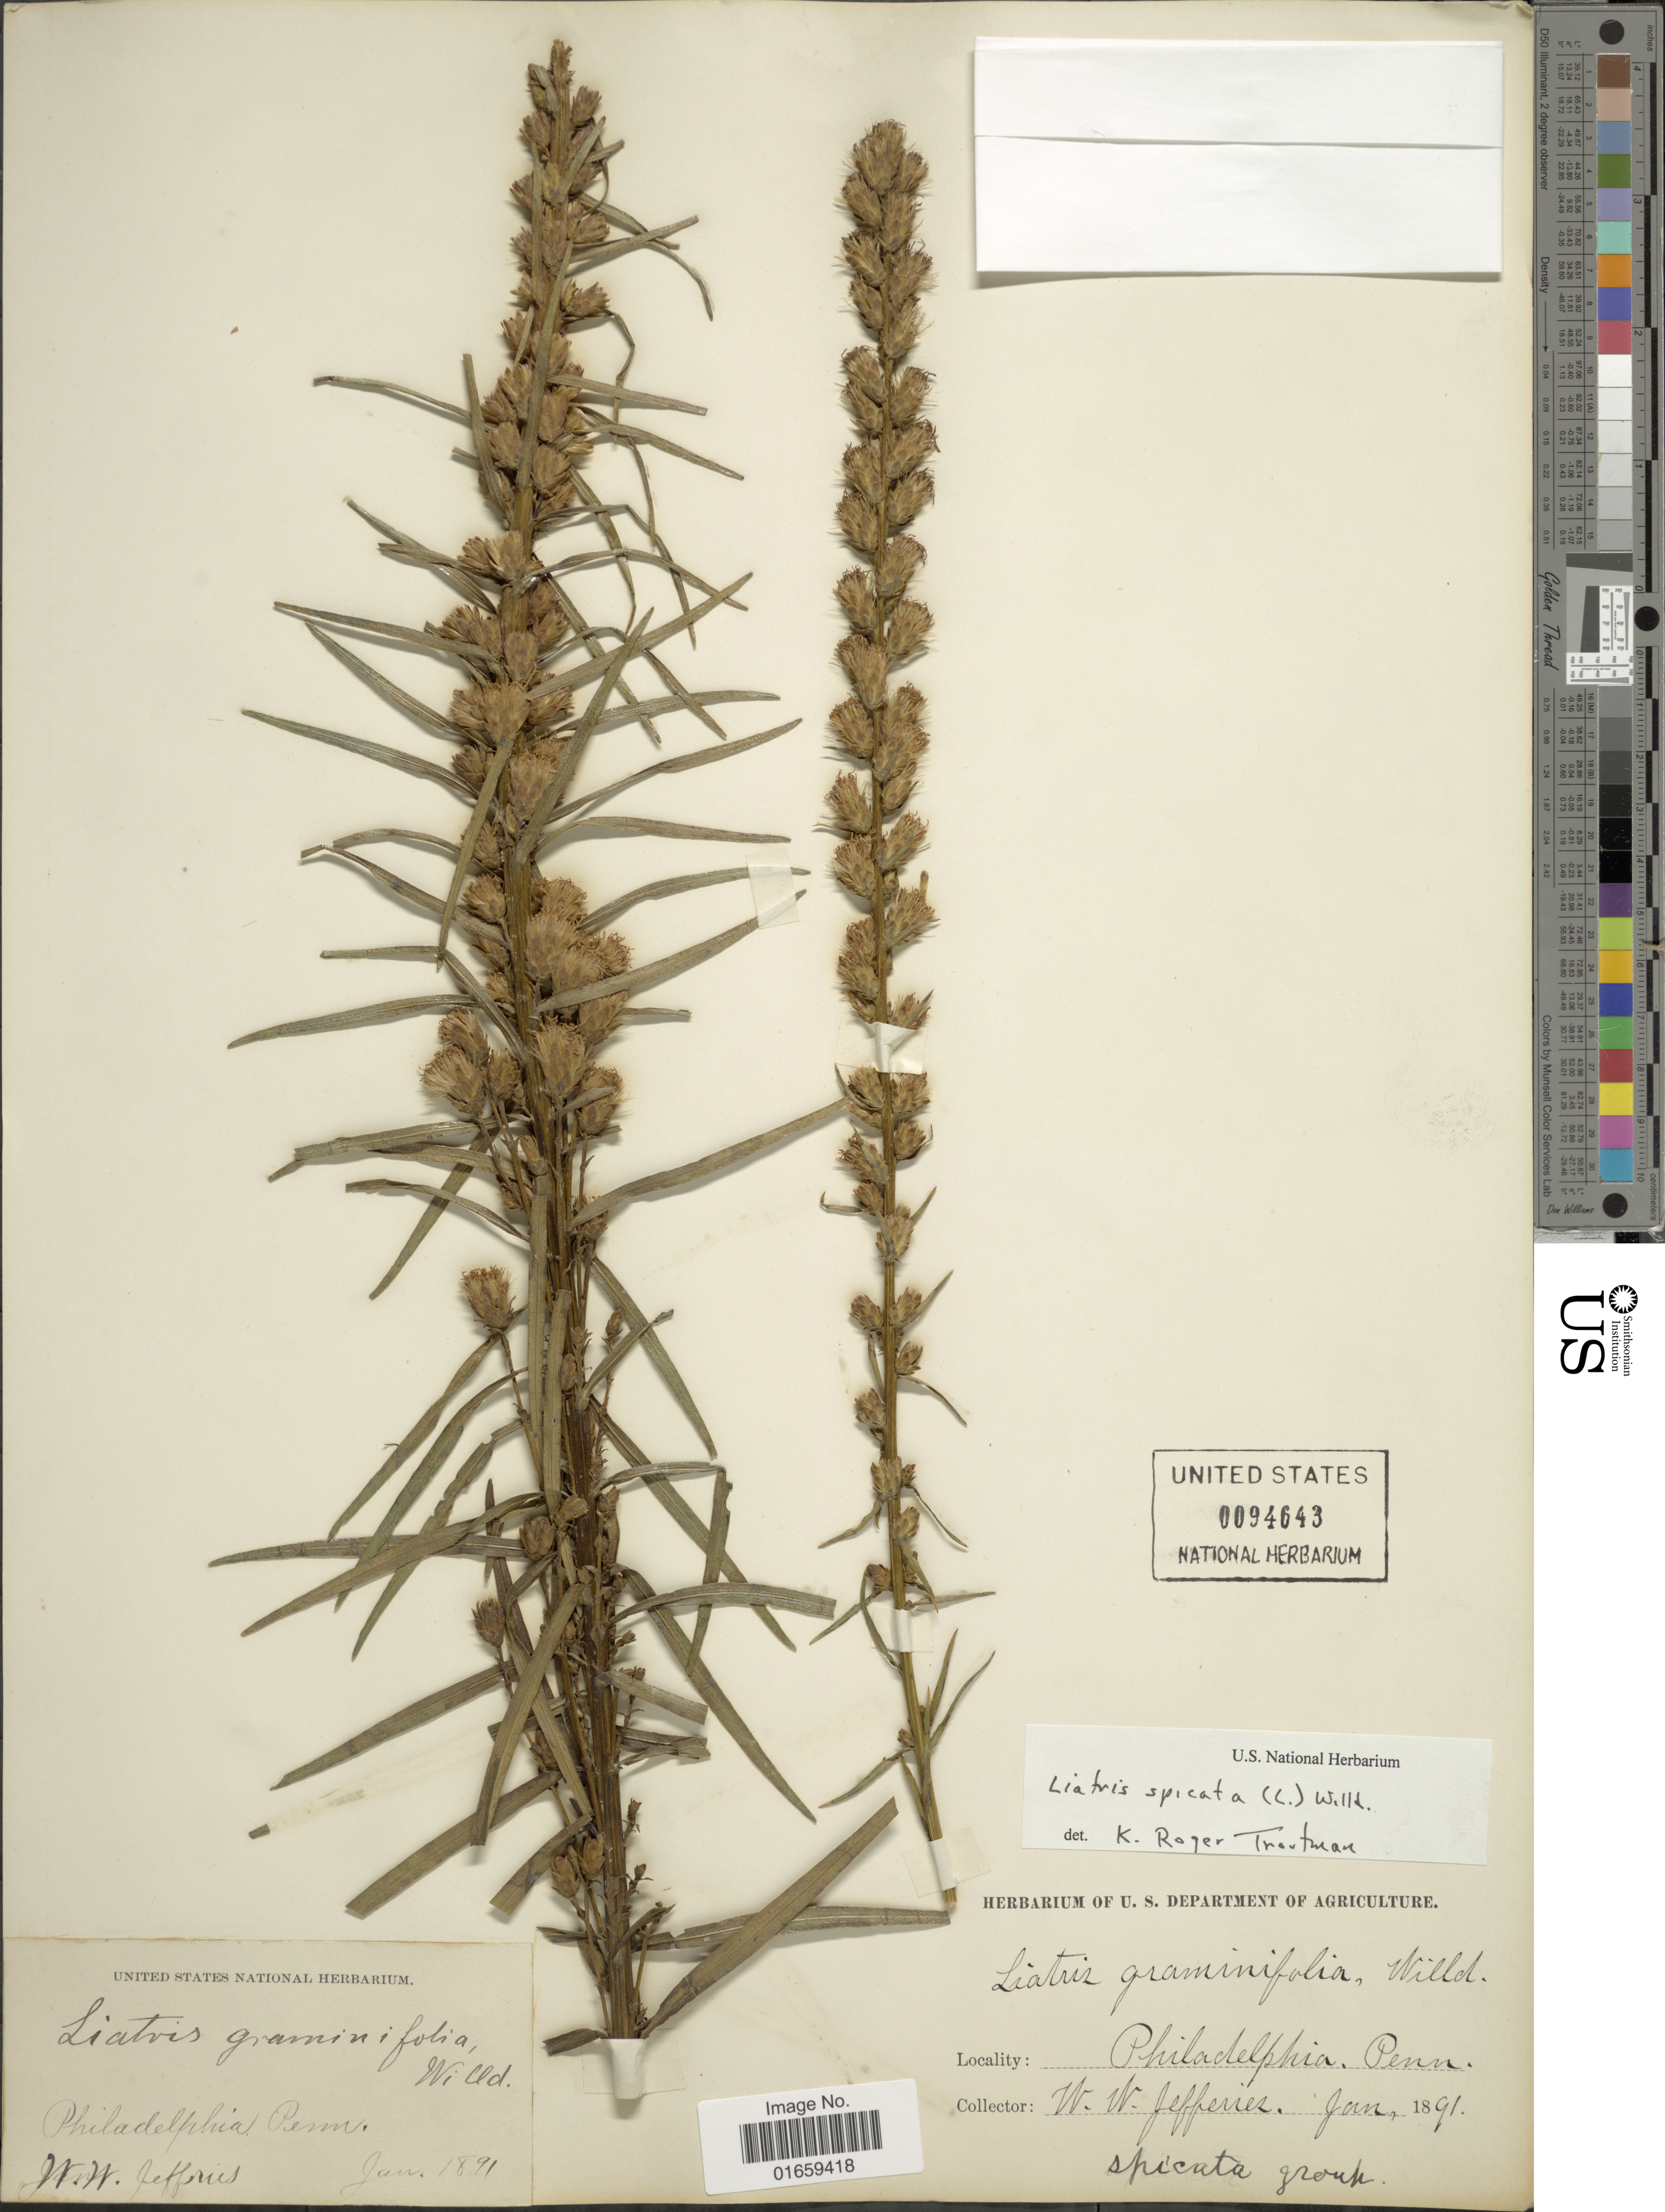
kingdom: Plantae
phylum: Tracheophyta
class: Magnoliopsida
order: Asterales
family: Asteraceae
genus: Liatris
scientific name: Liatris spicata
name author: (L.) Willd.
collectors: W. Jeffries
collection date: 1891-01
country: United States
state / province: Pennsylvania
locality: Philadelphia, Penn.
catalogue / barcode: US 94643